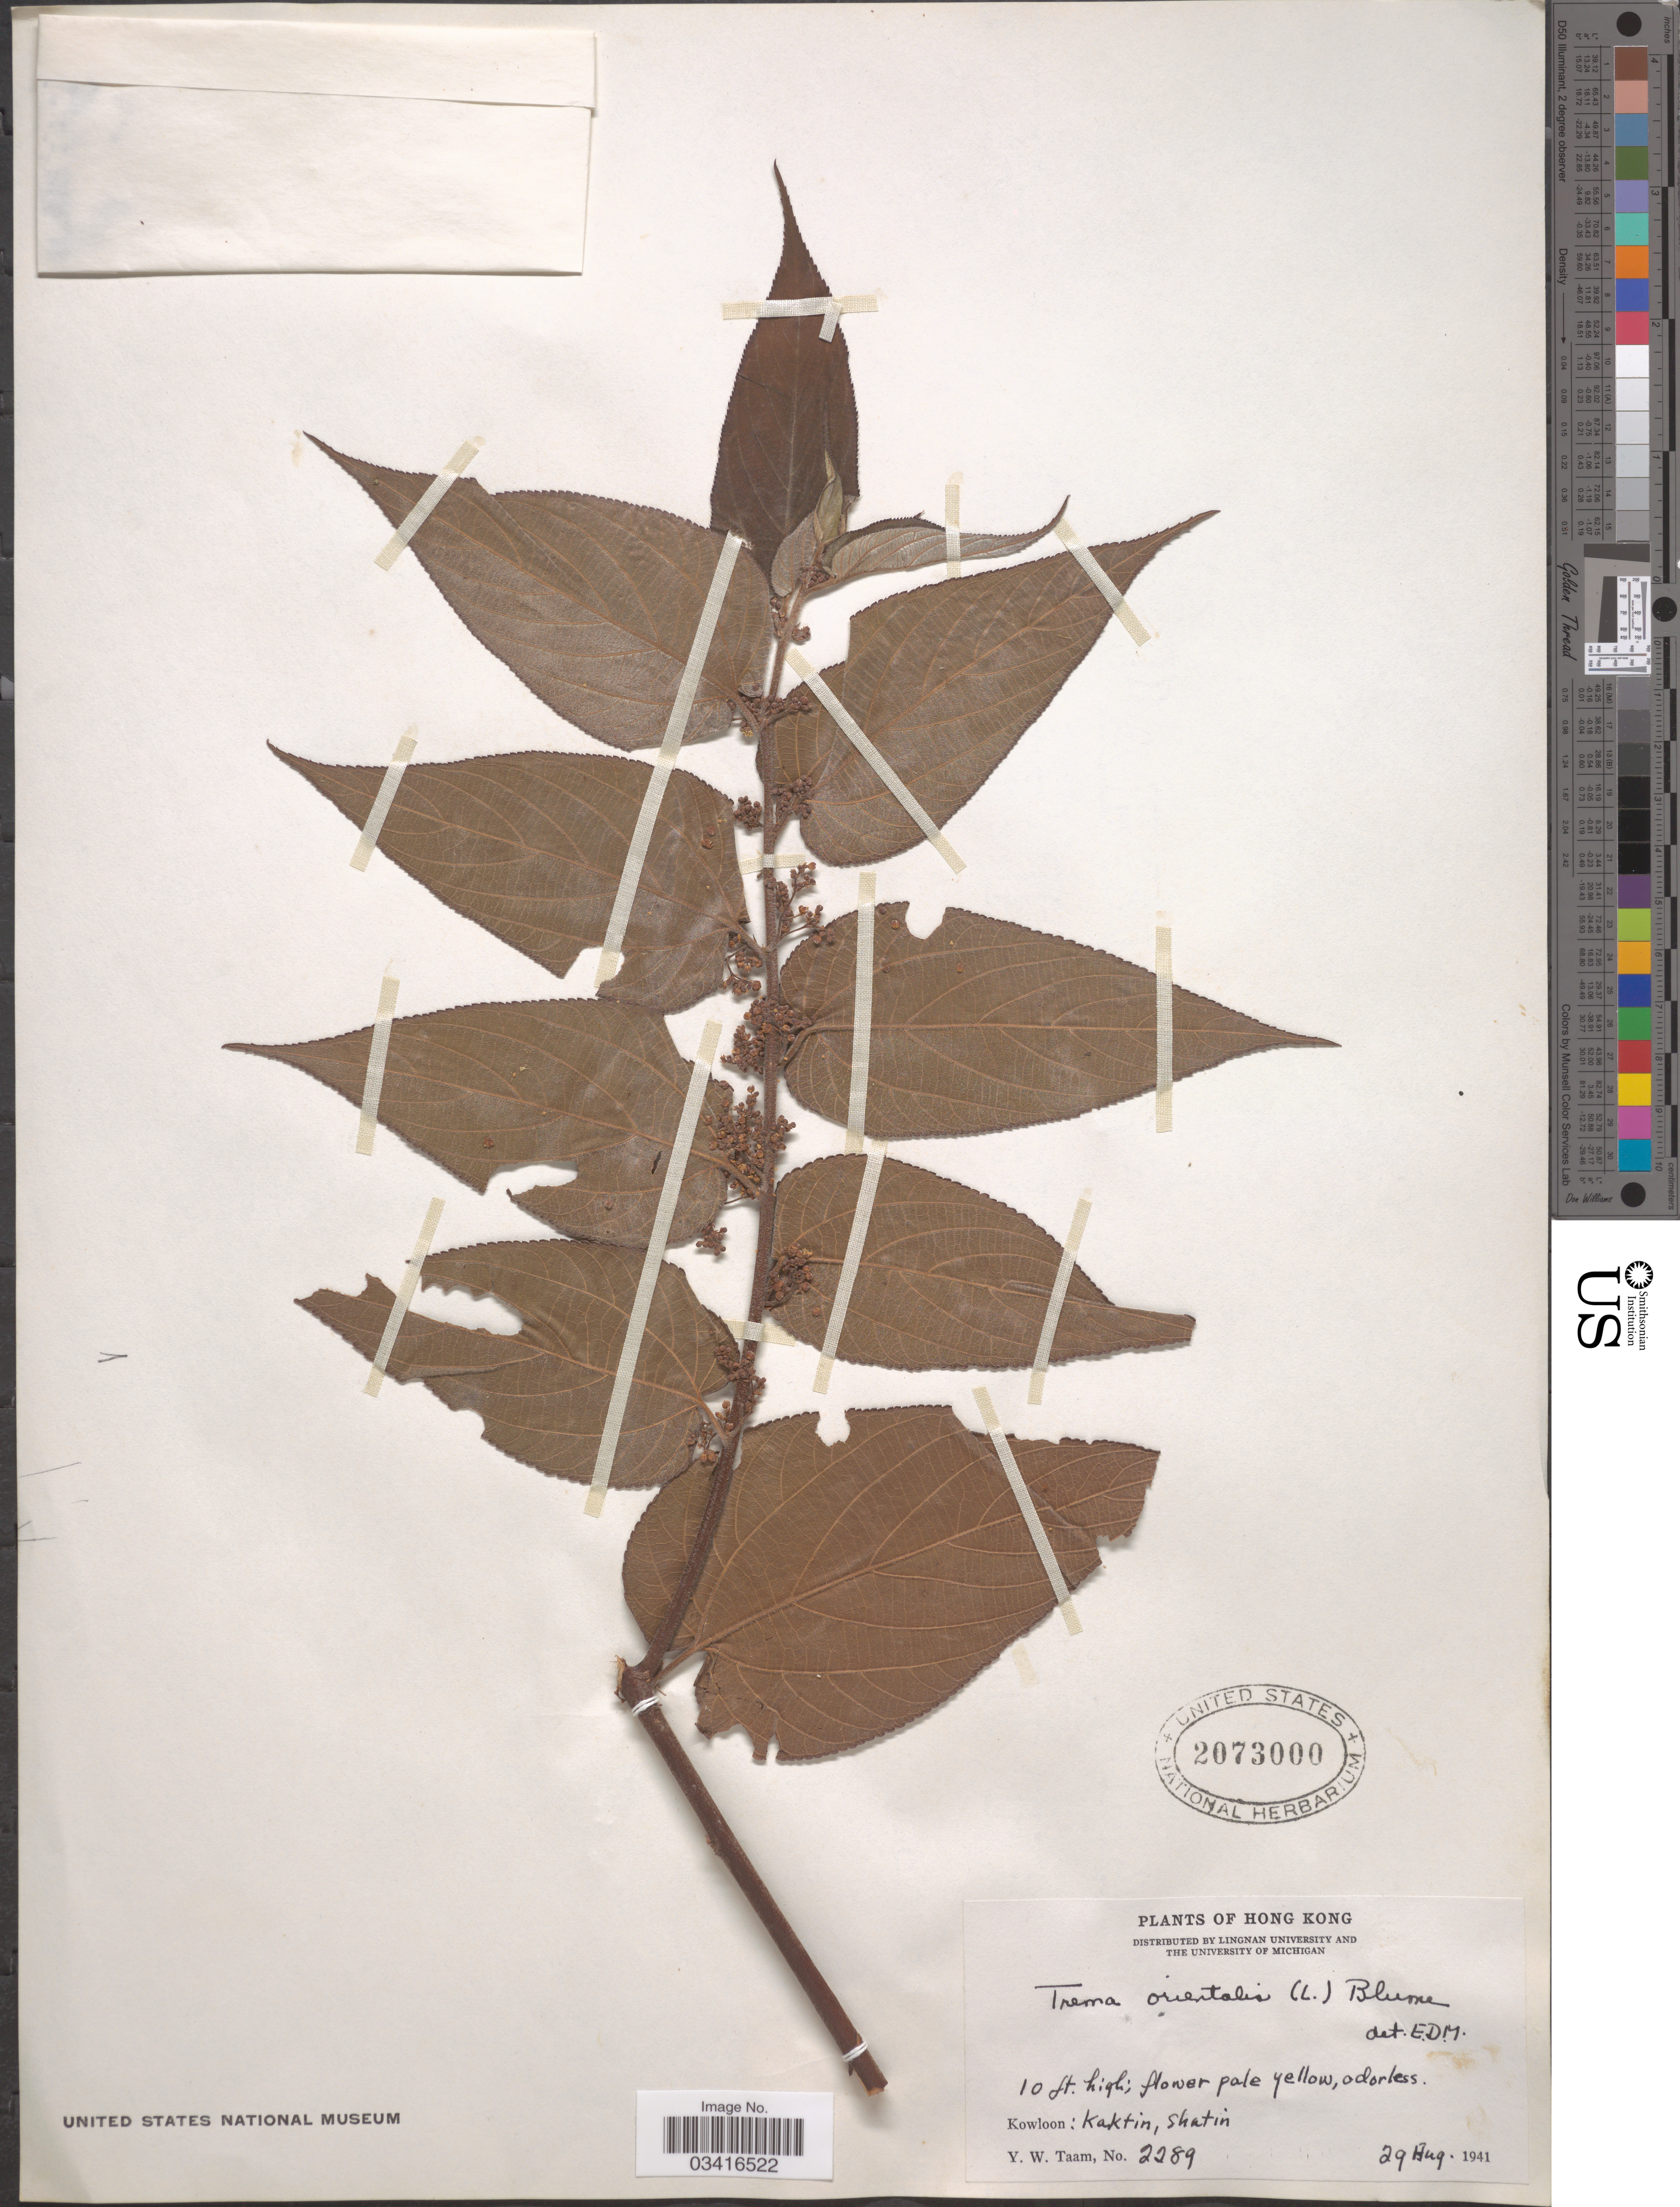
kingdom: Plantae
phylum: Tracheophyta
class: Magnoliopsida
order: Rosales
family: Cannabaceae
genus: Trema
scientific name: Trema orientale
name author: (L.) Blume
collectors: Y. W. Taam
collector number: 2289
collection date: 1941-08-29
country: China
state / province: Hong Kong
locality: Kowloon: Kaktin, Shatin.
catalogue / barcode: US 2073000